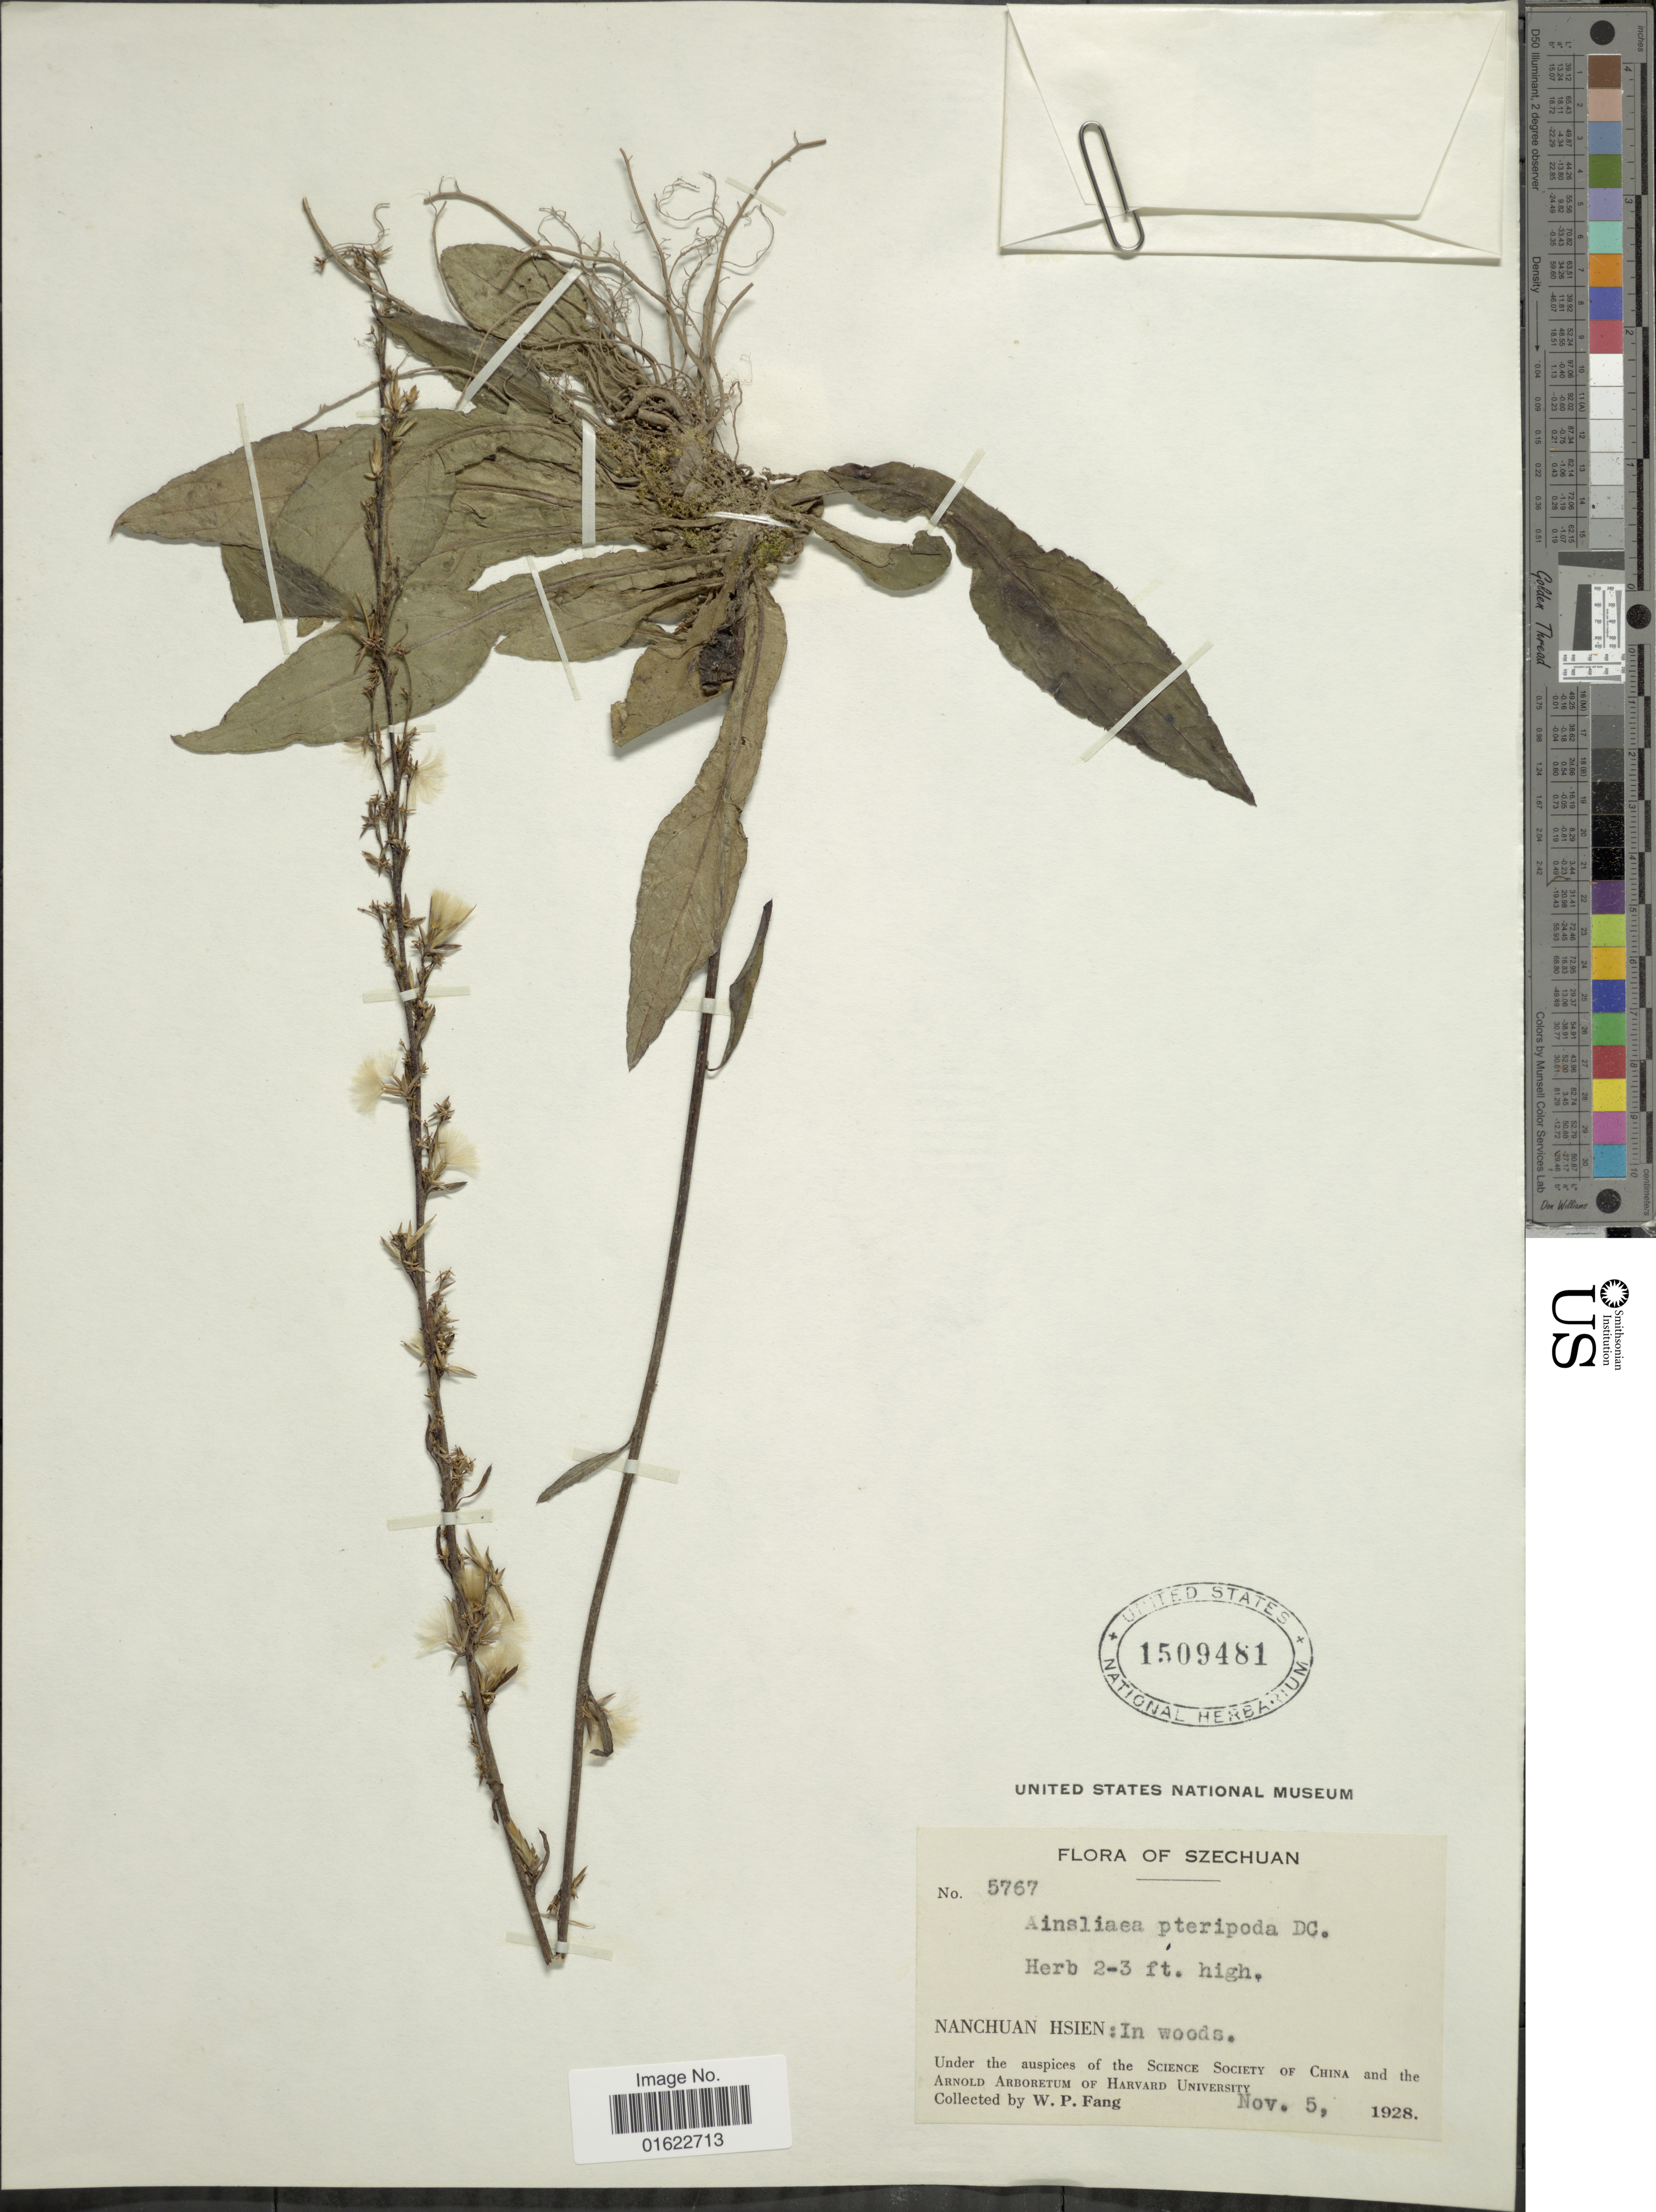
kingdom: Plantae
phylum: Tracheophyta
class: Magnoliopsida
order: Asterales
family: Asteraceae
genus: Ainsliaea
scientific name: Ainsliaea latifolia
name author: (D. Don) Sch. Bip.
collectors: W. P. Fang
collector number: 5767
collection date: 1928-11-05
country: China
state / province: Sichuan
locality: Szechuan, Nanchuan Hsien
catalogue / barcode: US 1509481